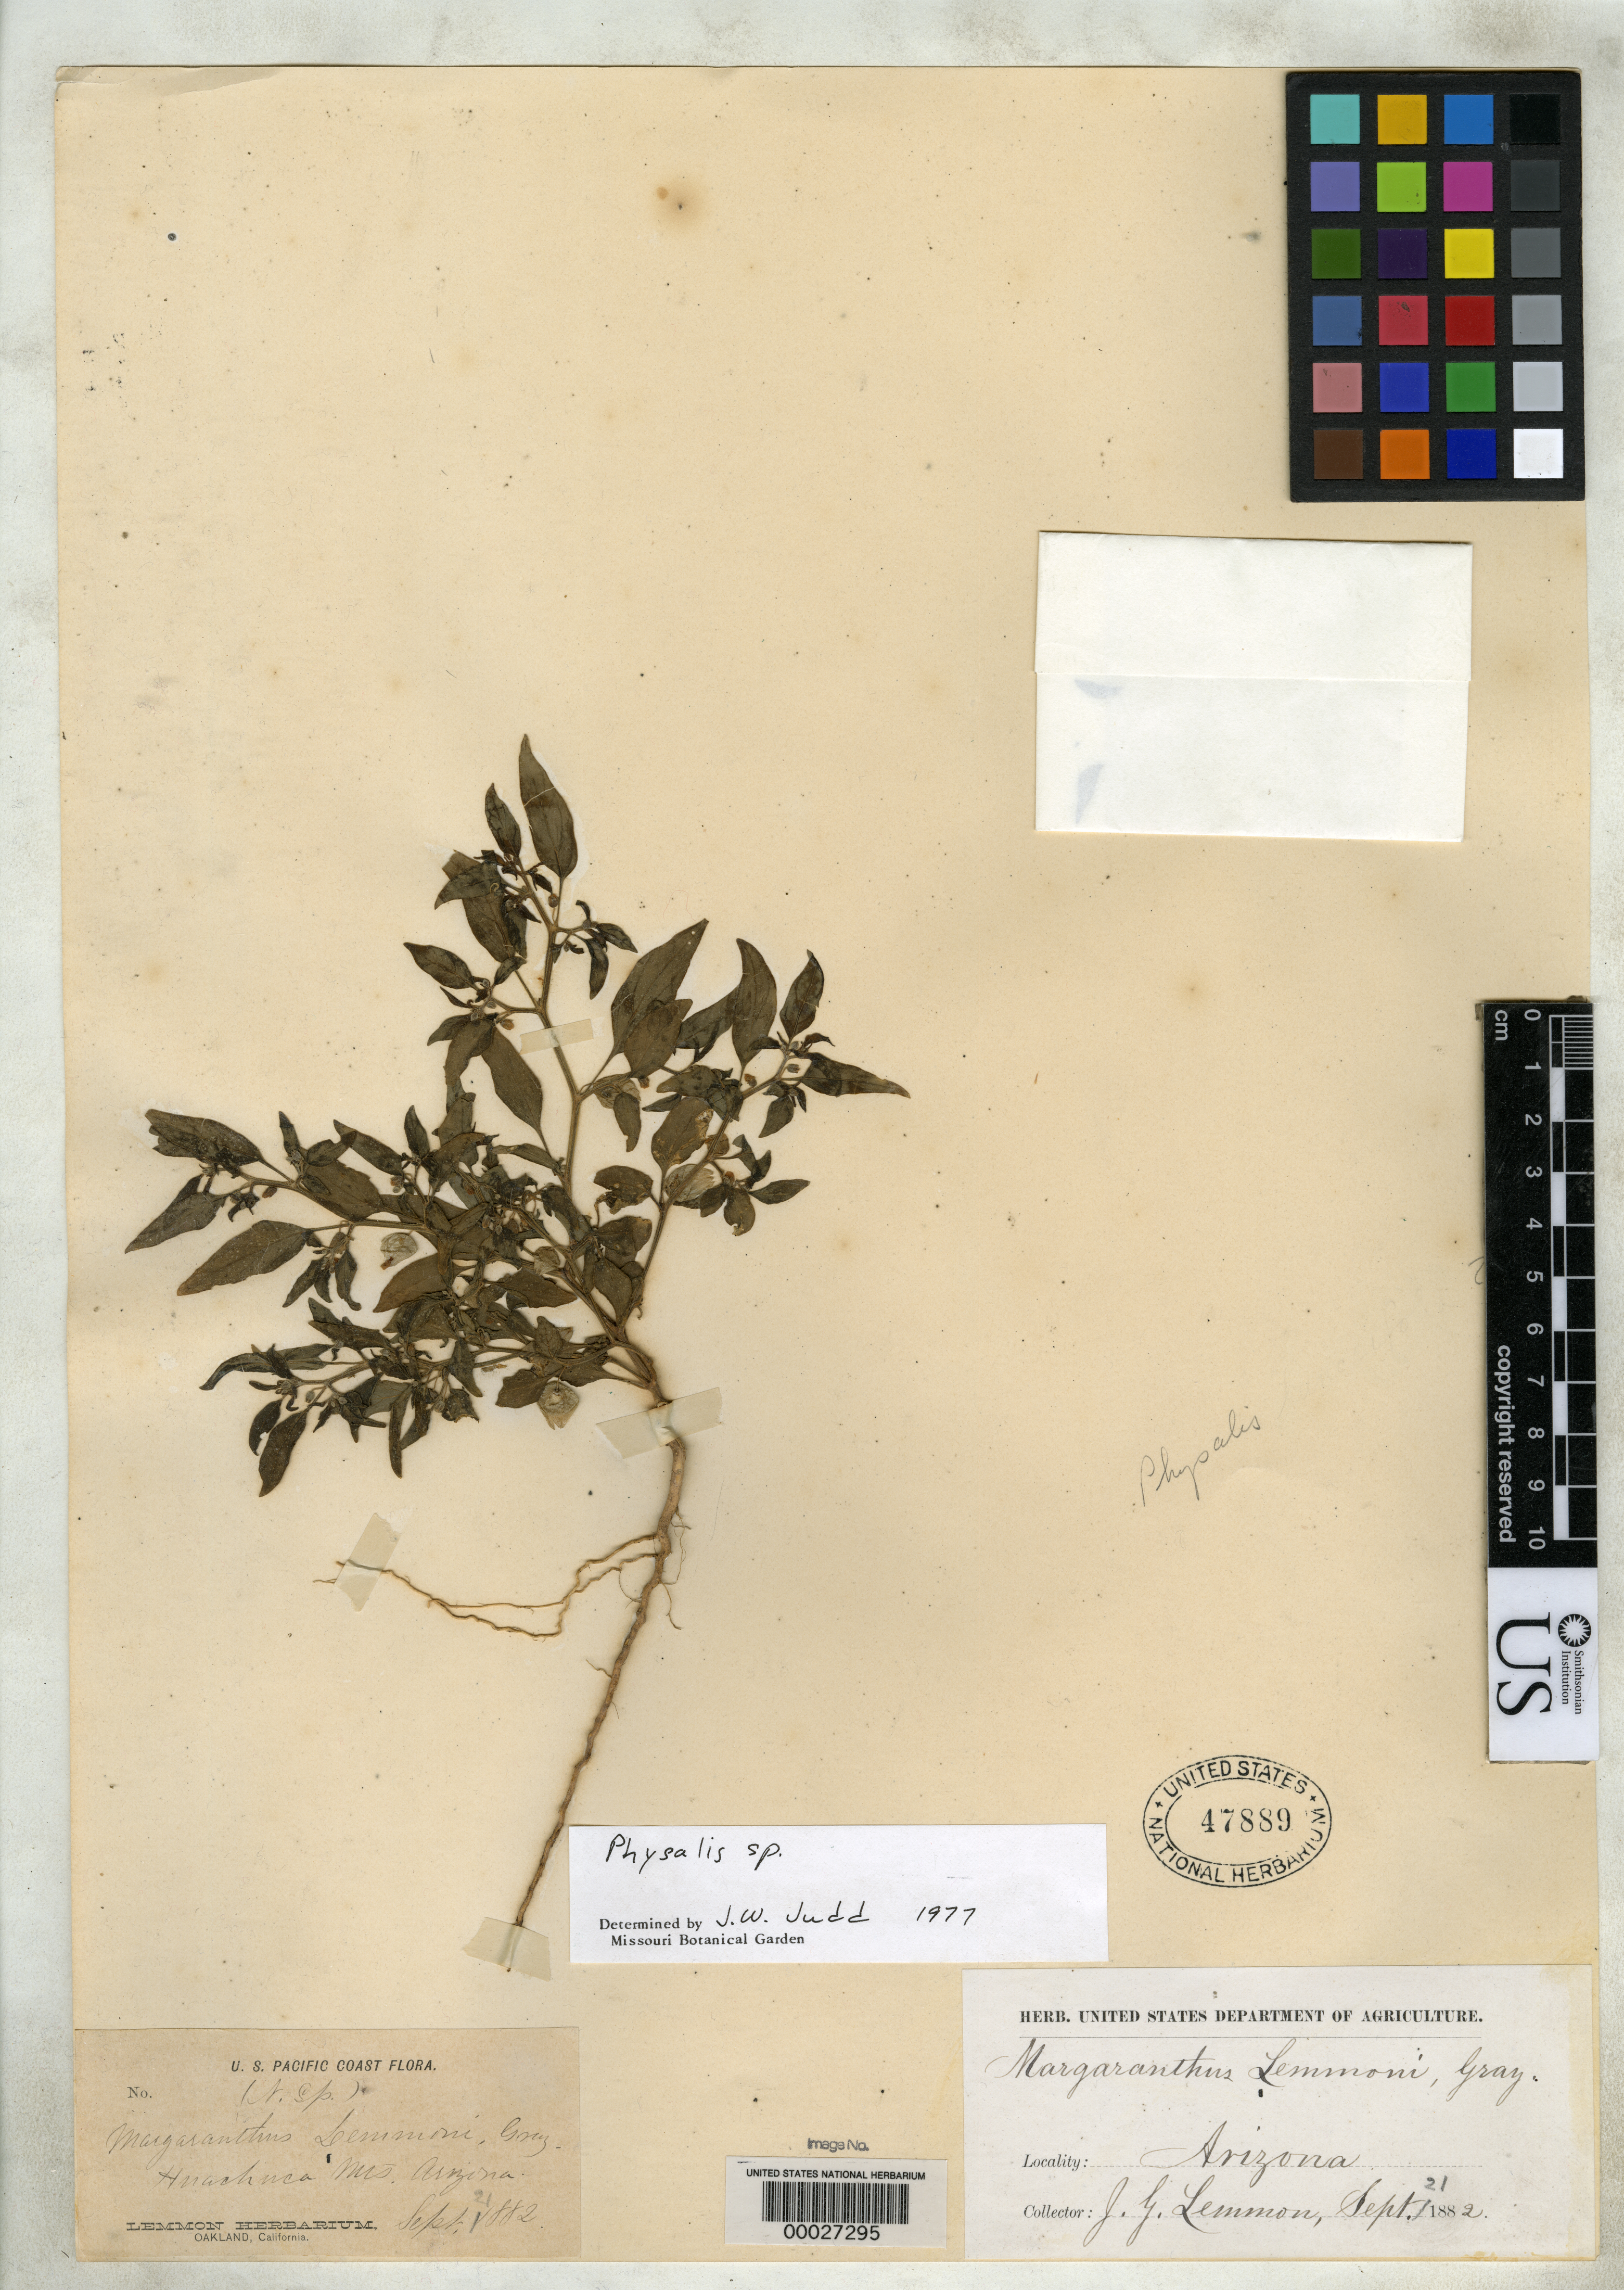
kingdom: Plantae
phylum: Tracheophyta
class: Magnoliopsida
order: Solanales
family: Solanaceae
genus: Margaranthus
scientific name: Margaranthus lemmonii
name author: A. Gray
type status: Isotype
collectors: J. G. Lemmon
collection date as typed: Sep 1882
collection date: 1882-09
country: United States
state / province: Arizona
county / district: Cochise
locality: Cave Canyon, near Fort Huachuca.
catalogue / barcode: US 47889